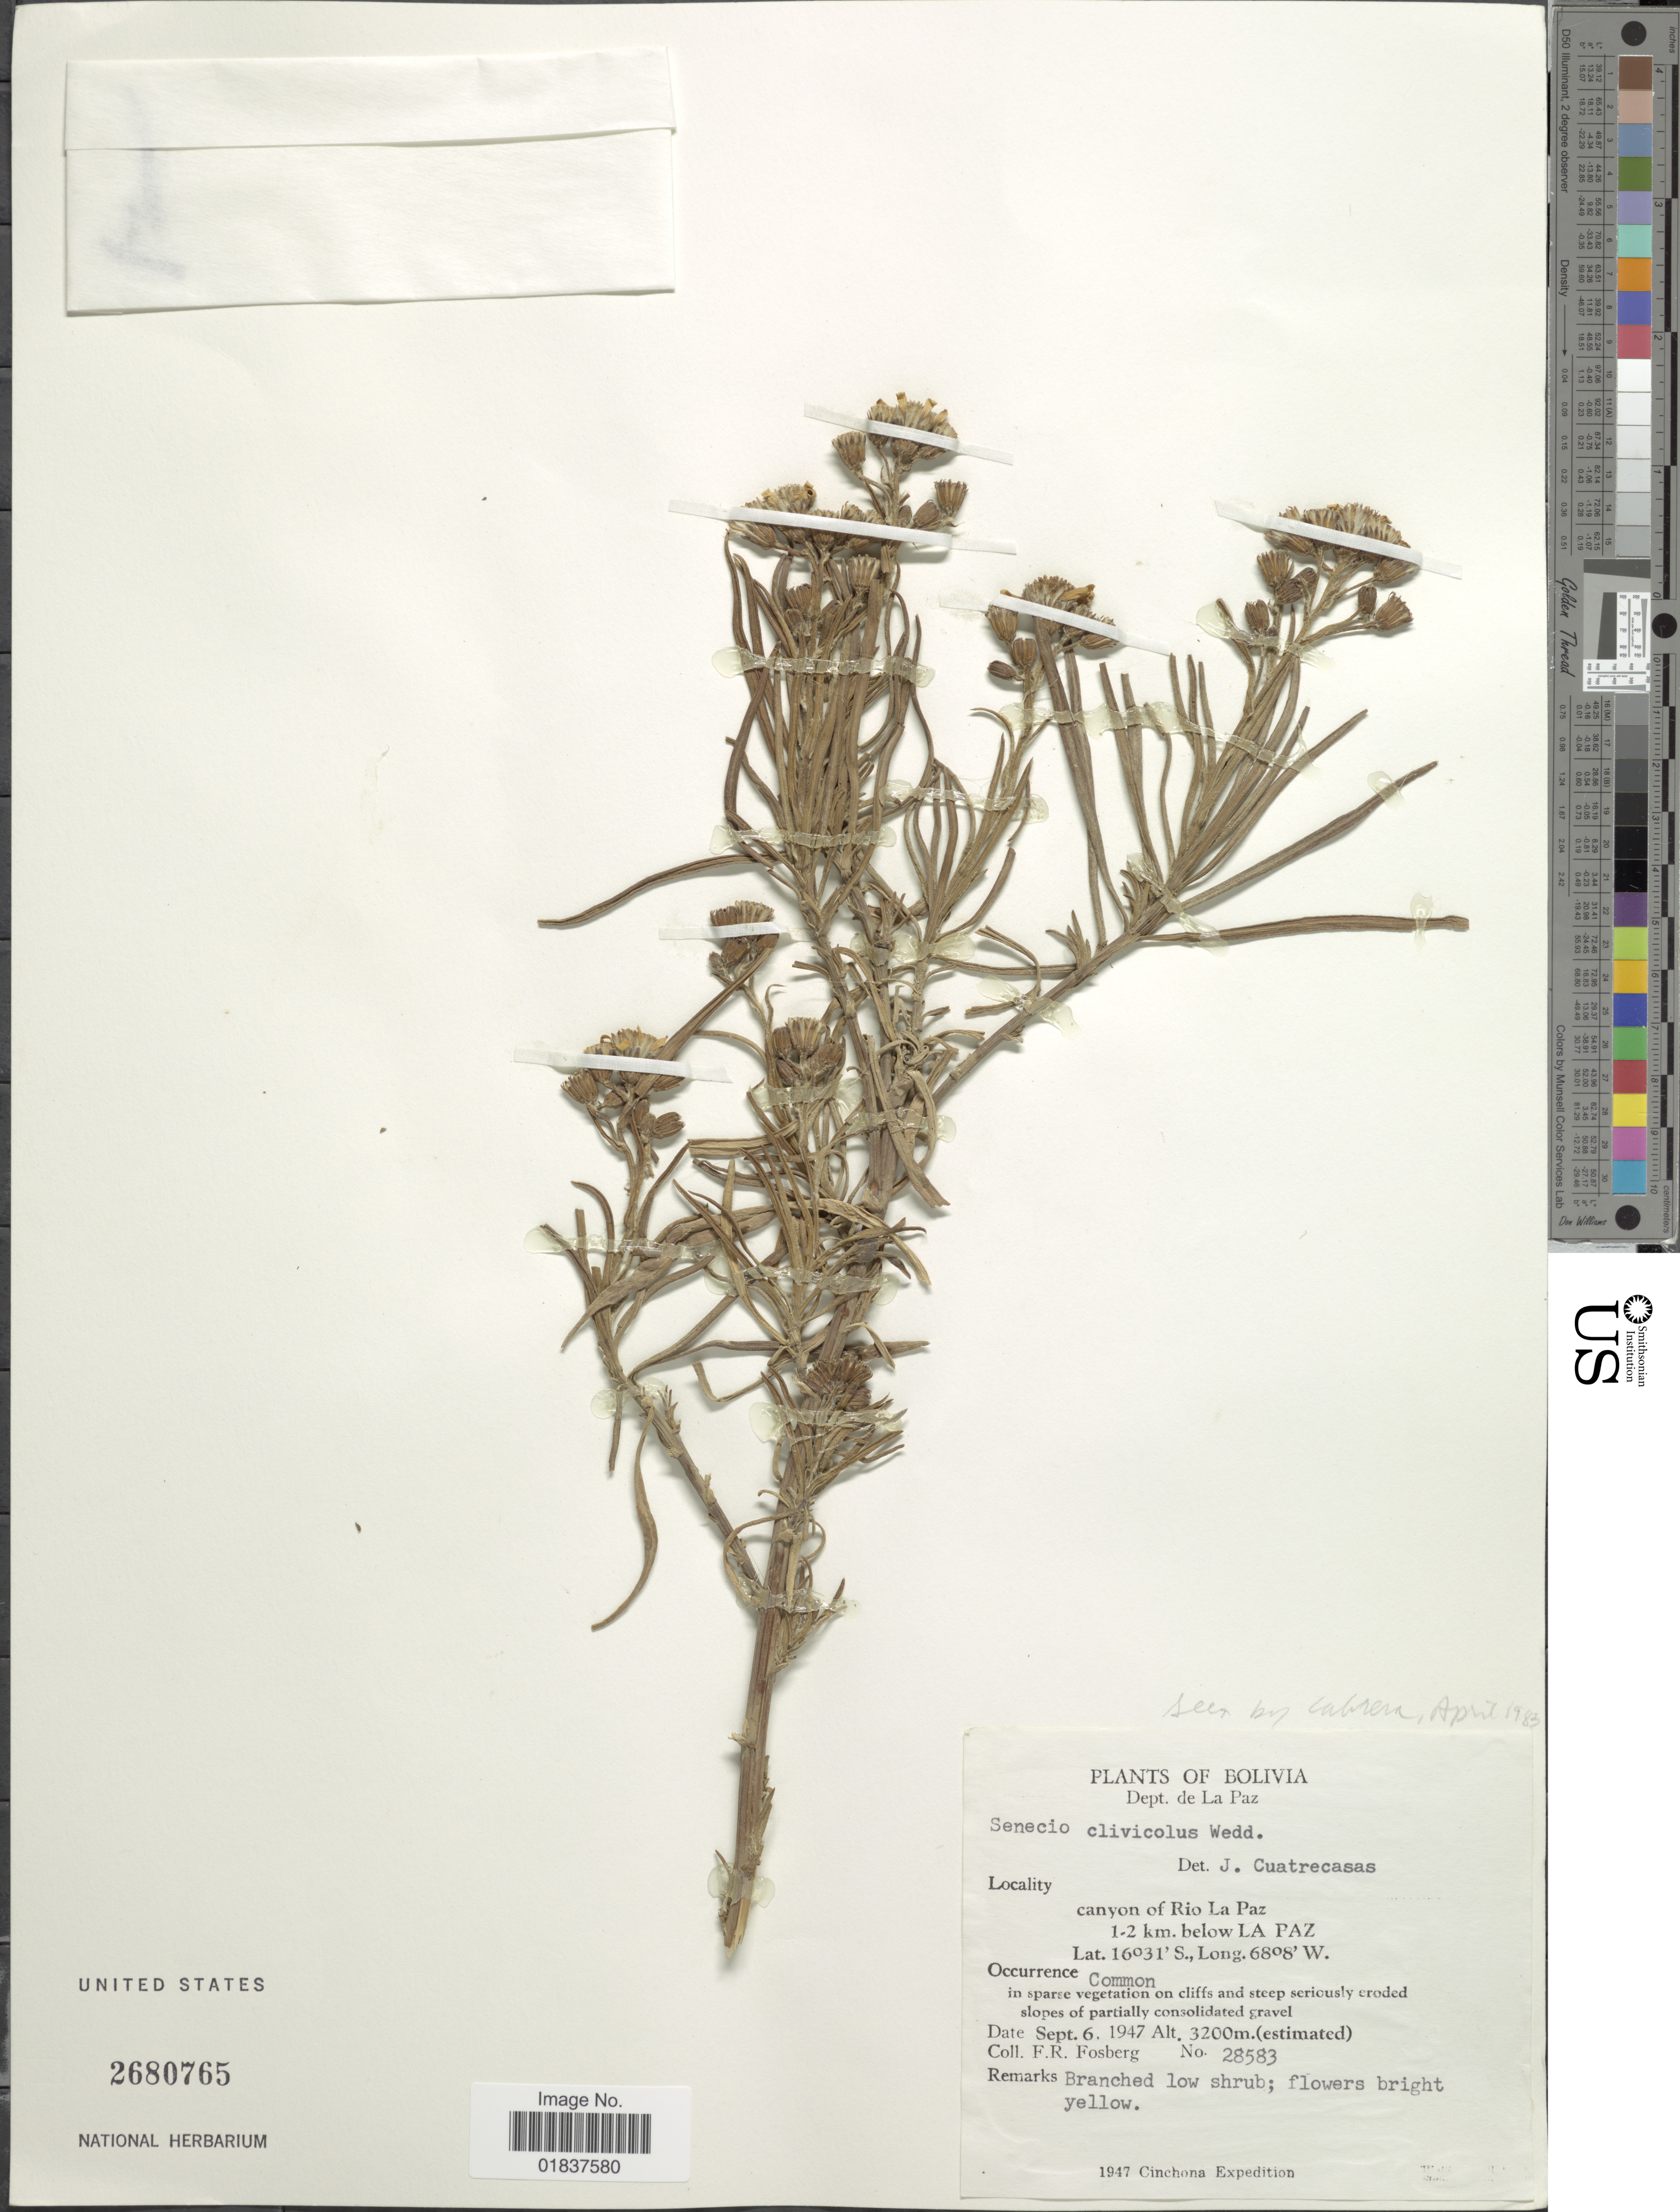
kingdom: Plantae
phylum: Tracheophyta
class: Magnoliopsida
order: Asterales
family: Asteraceae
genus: Senecio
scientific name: Senecio clivicola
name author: Wedd.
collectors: F. R. Fosberg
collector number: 28583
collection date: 1947-09-06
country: Bolivia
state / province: La Paz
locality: Dept. La Paz. canyon of Rio La Paz 1-2 km. below La Paz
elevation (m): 3200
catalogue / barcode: US 2680765